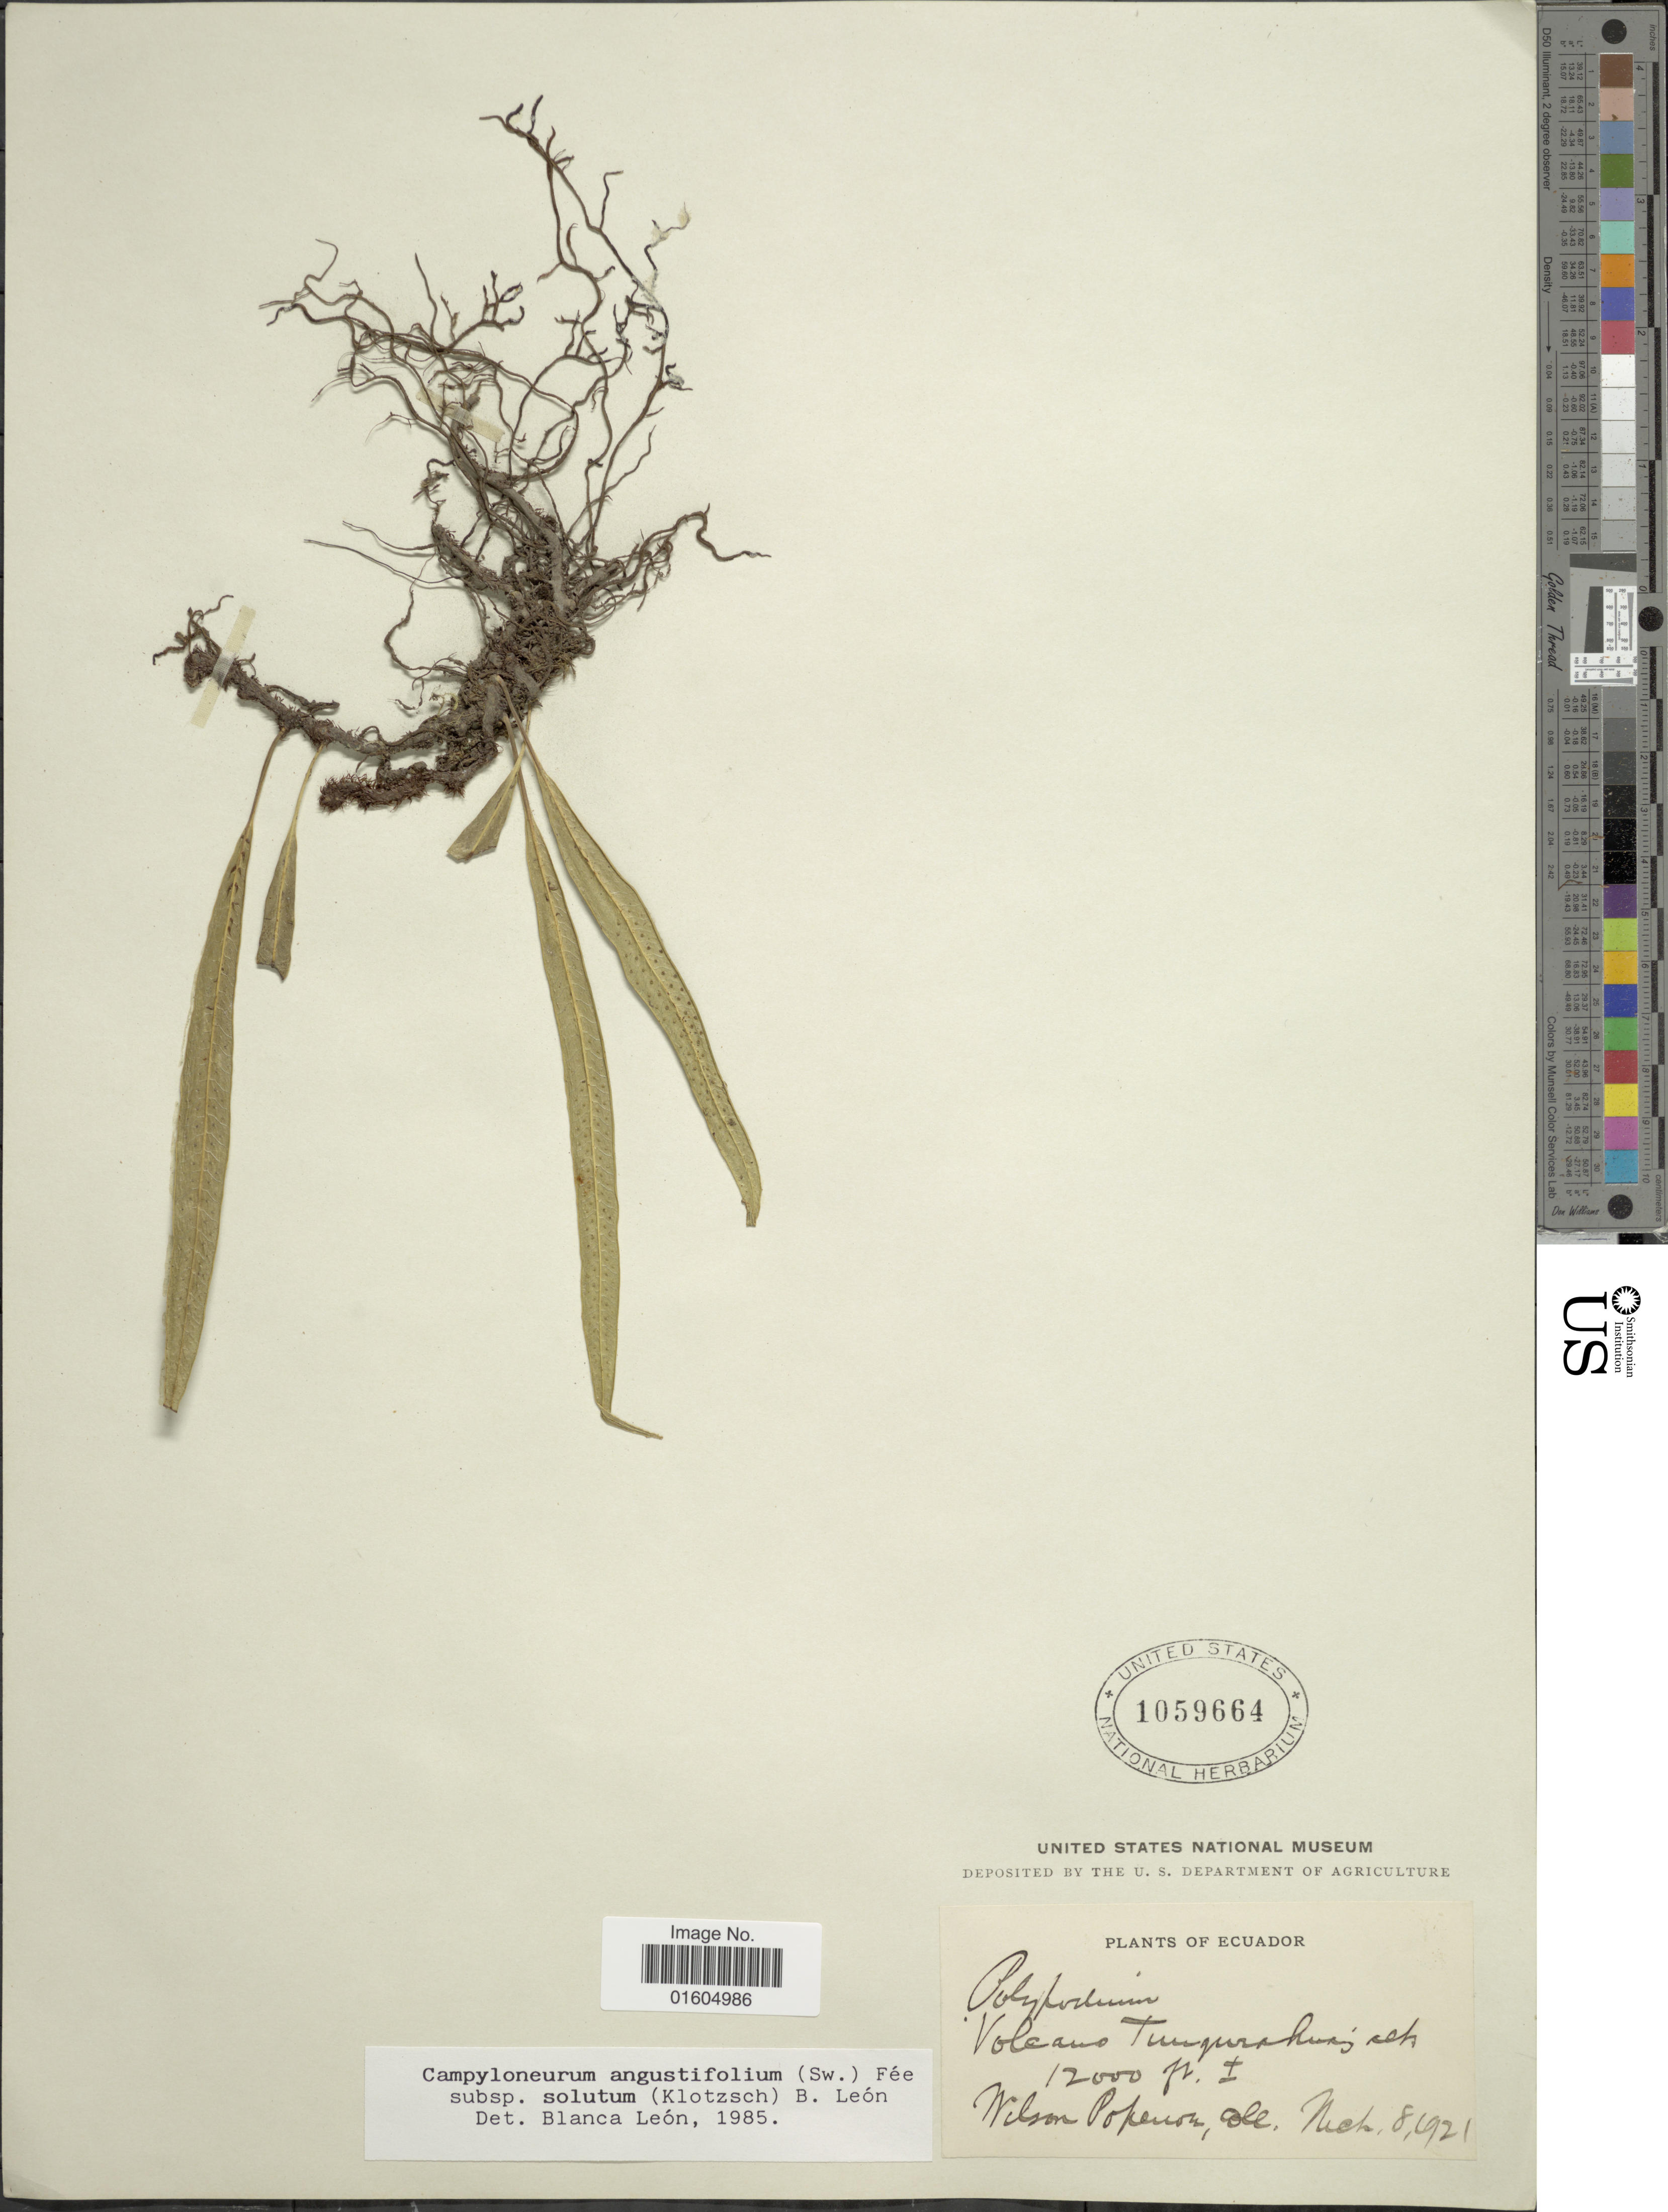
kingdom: Plantae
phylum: Tracheophyta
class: Polypodiopsida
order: Polypodiales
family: Polypodiaceae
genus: Campyloneurum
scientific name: Campyloneurum solutum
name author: (Klotzsch) Fée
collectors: W. Popenoe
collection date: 1921-03-08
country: Ecuador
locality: Ecuador. Volcano Tungurahua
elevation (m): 3658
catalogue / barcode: US 1059664